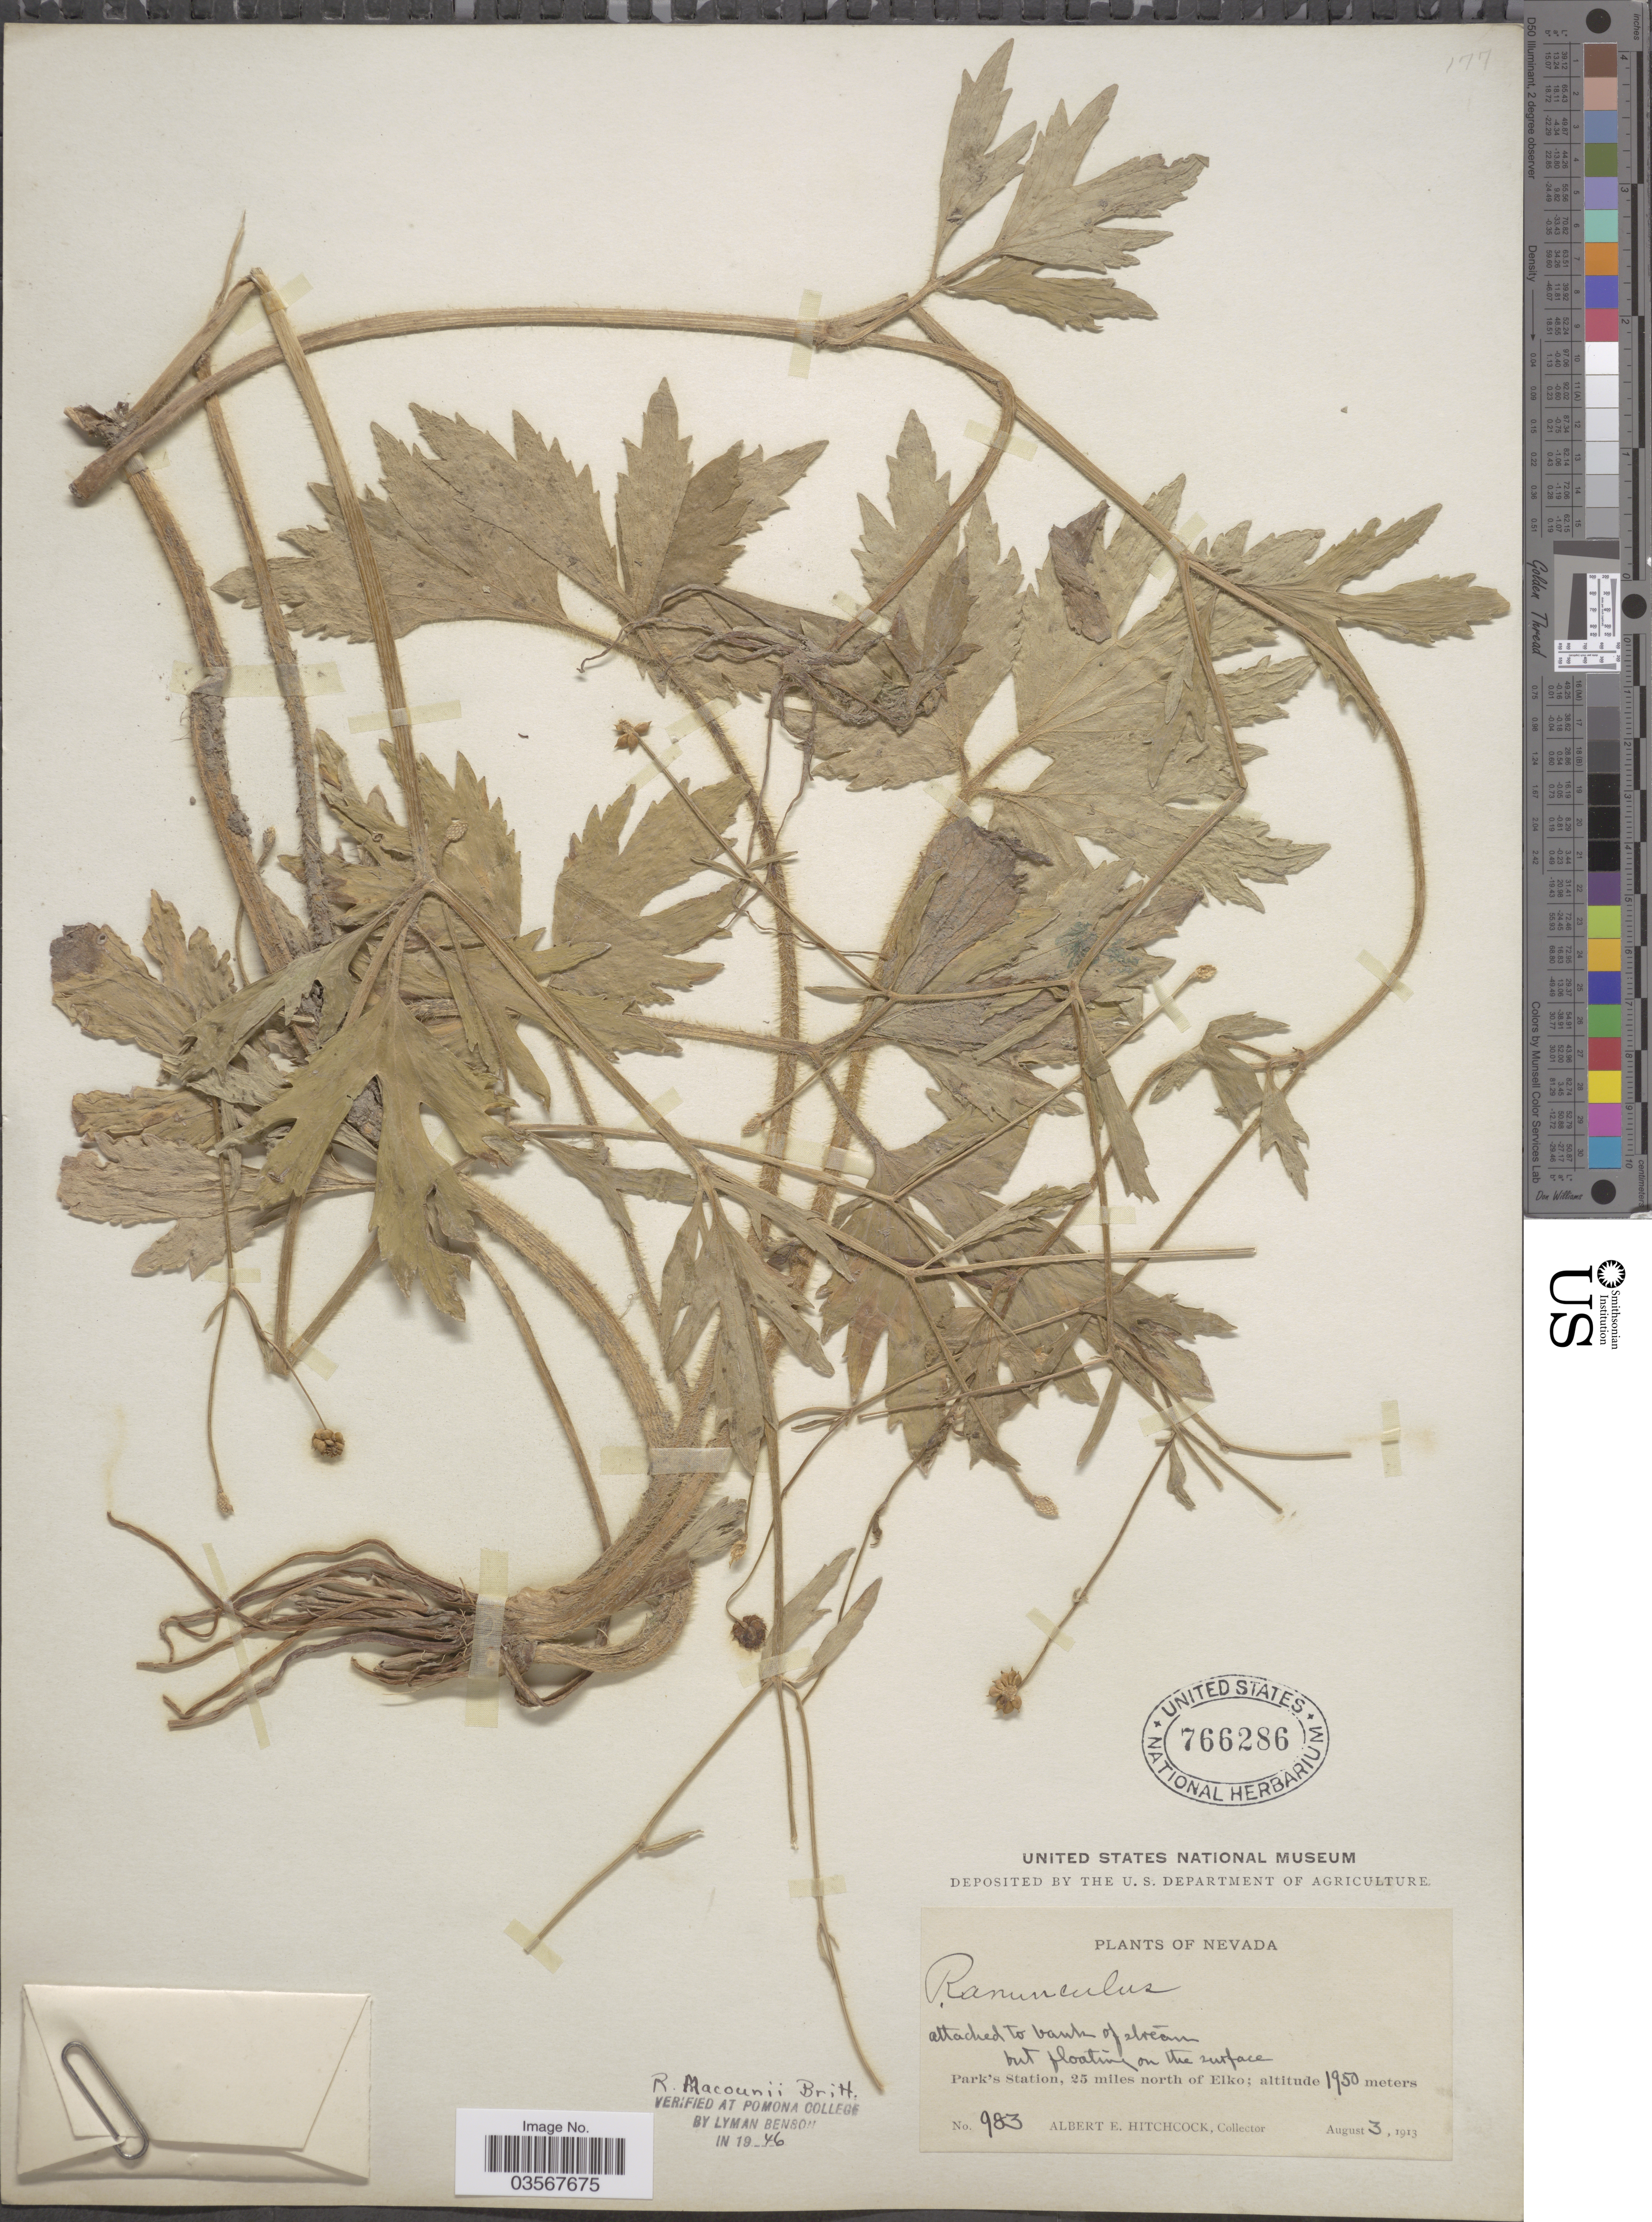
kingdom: Plantae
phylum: Tracheophyta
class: Magnoliopsida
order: Ranunculales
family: Ranunculaceae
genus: Ranunculus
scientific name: Ranunculus macounii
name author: Britton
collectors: A. Hitchcock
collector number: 983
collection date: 1913-08-03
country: United States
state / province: Nevada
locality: Park's Station, 25 miles north of Elko.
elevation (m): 1950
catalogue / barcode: US 766286